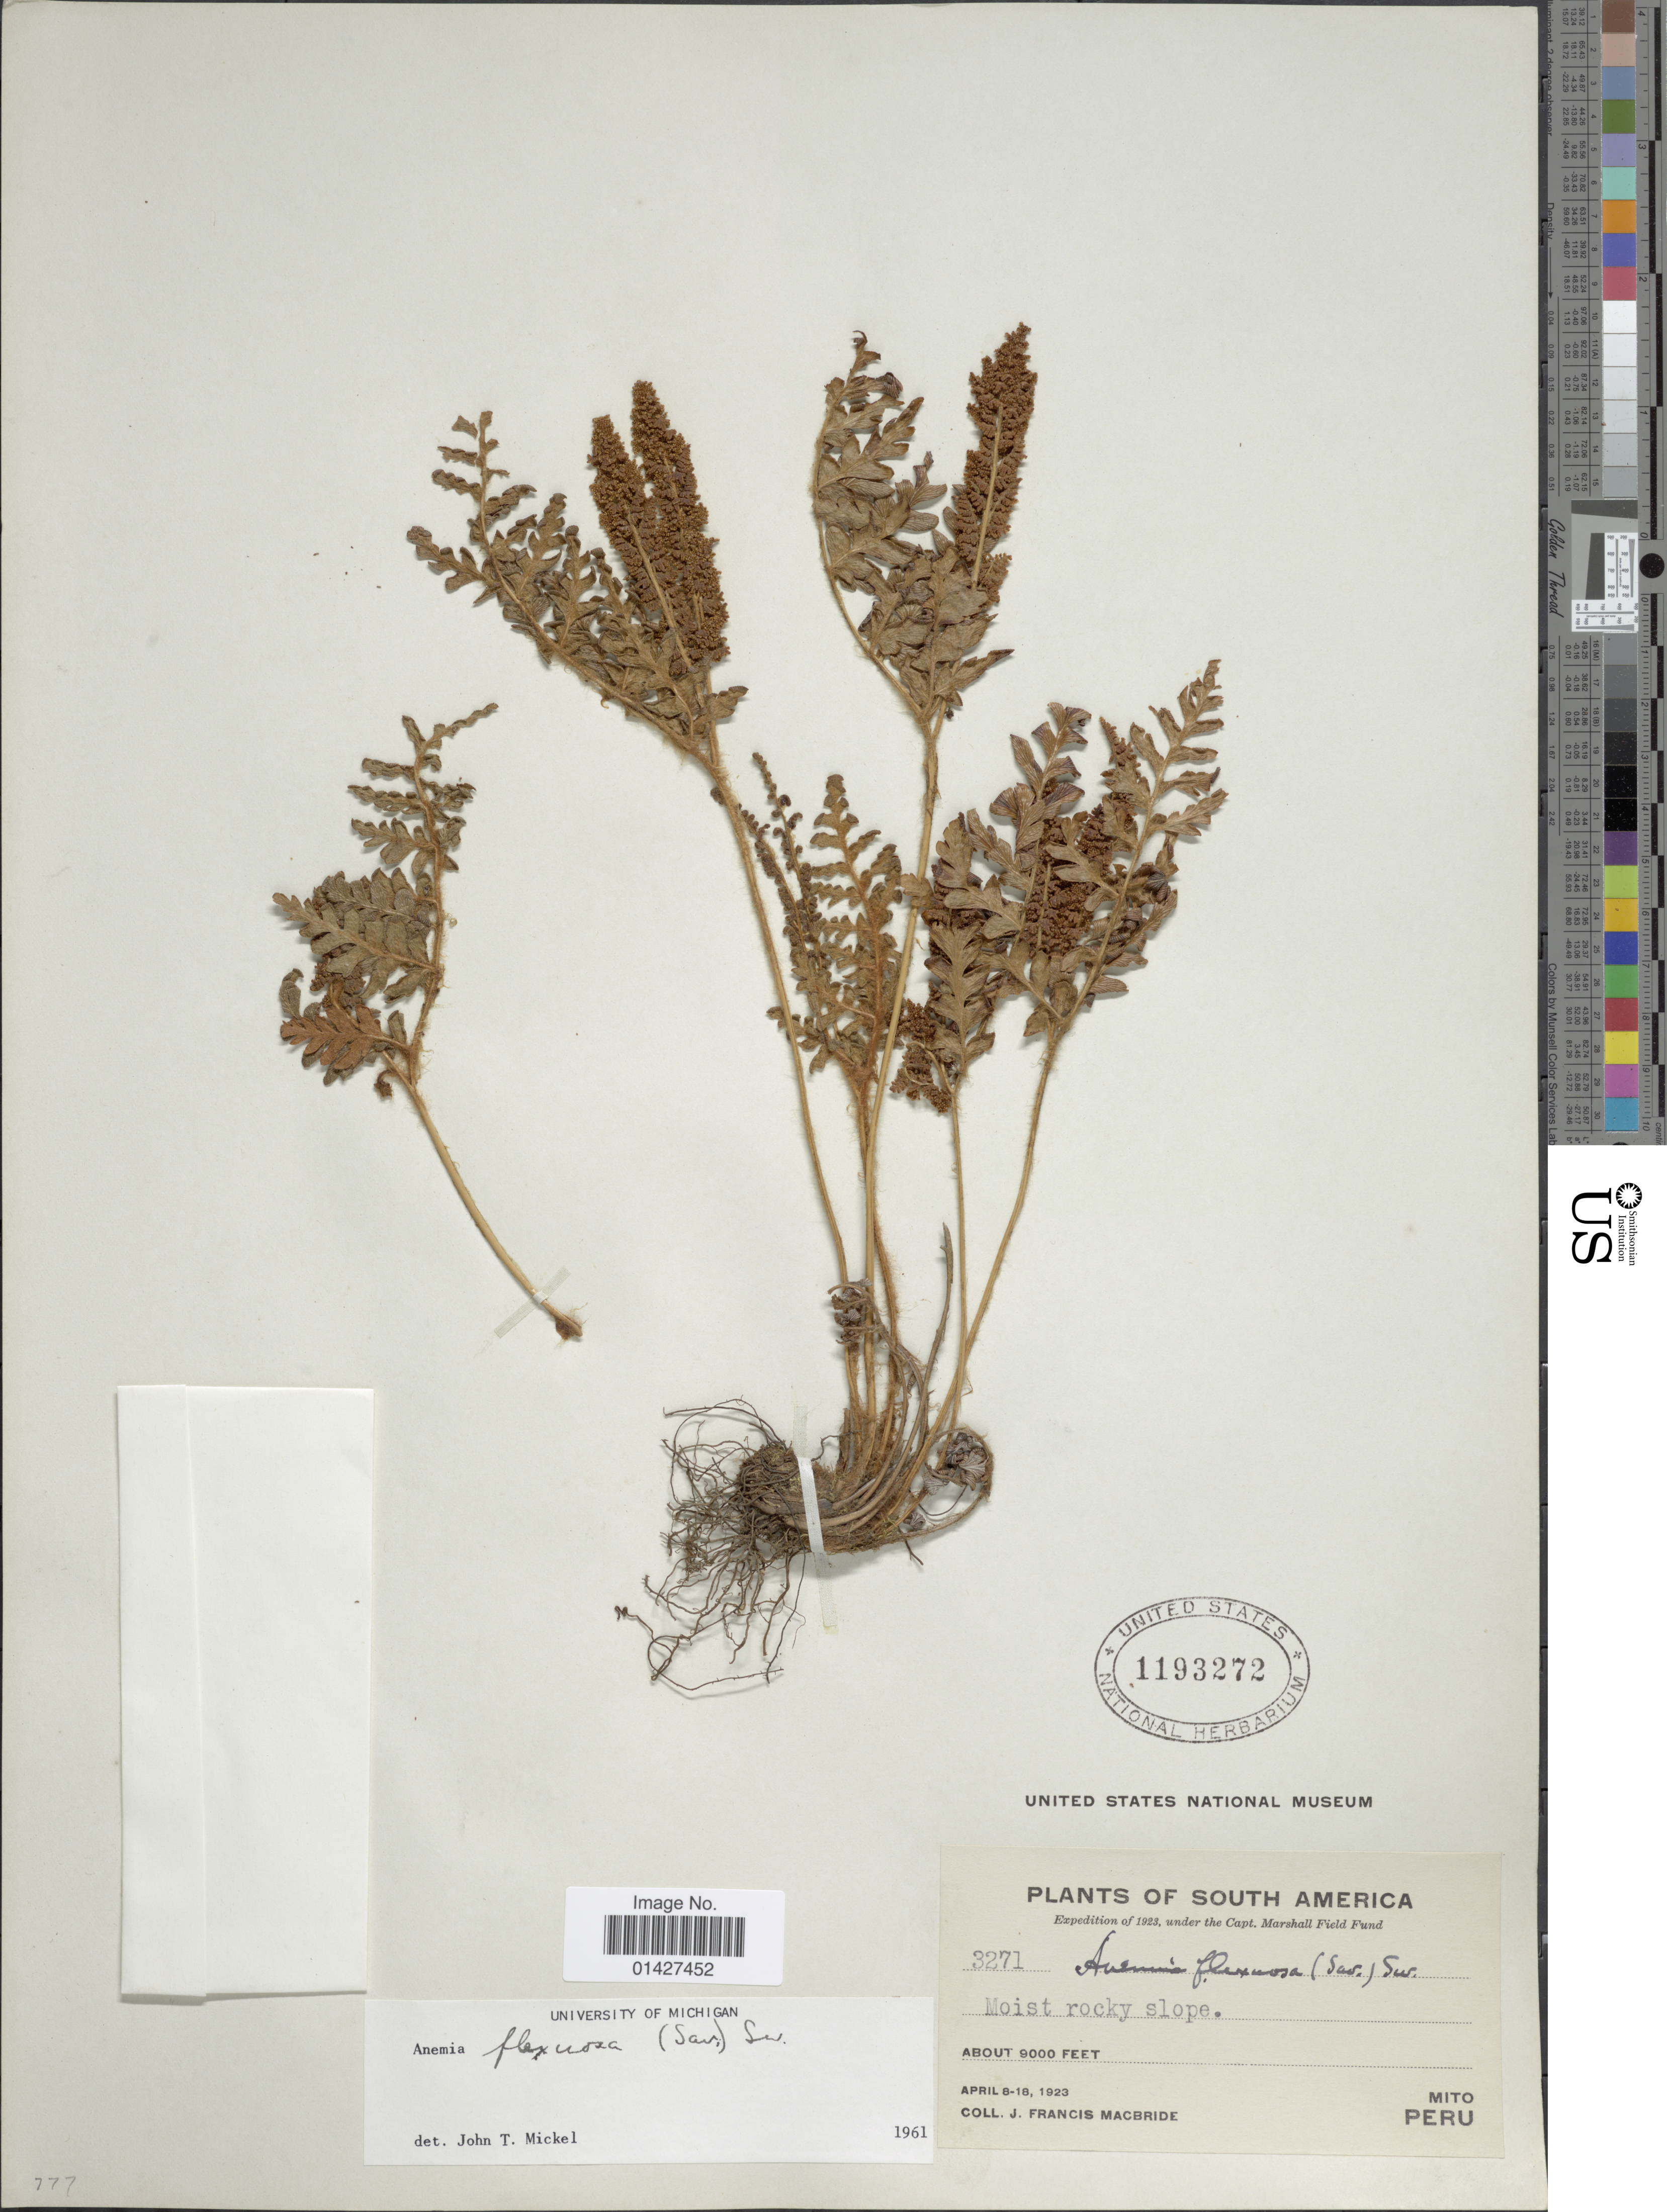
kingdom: Plantae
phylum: Tracheophyta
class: Polypodiopsida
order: Schizaeales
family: Anemiaceae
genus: Anemia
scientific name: Anemia flexuosa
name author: (Savigny) Sw.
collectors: J. F. Macbride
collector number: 3271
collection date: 1923-04-08/1923-04-18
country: Peru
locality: Moist rocky slope. Mito.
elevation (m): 2743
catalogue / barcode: US 1193272